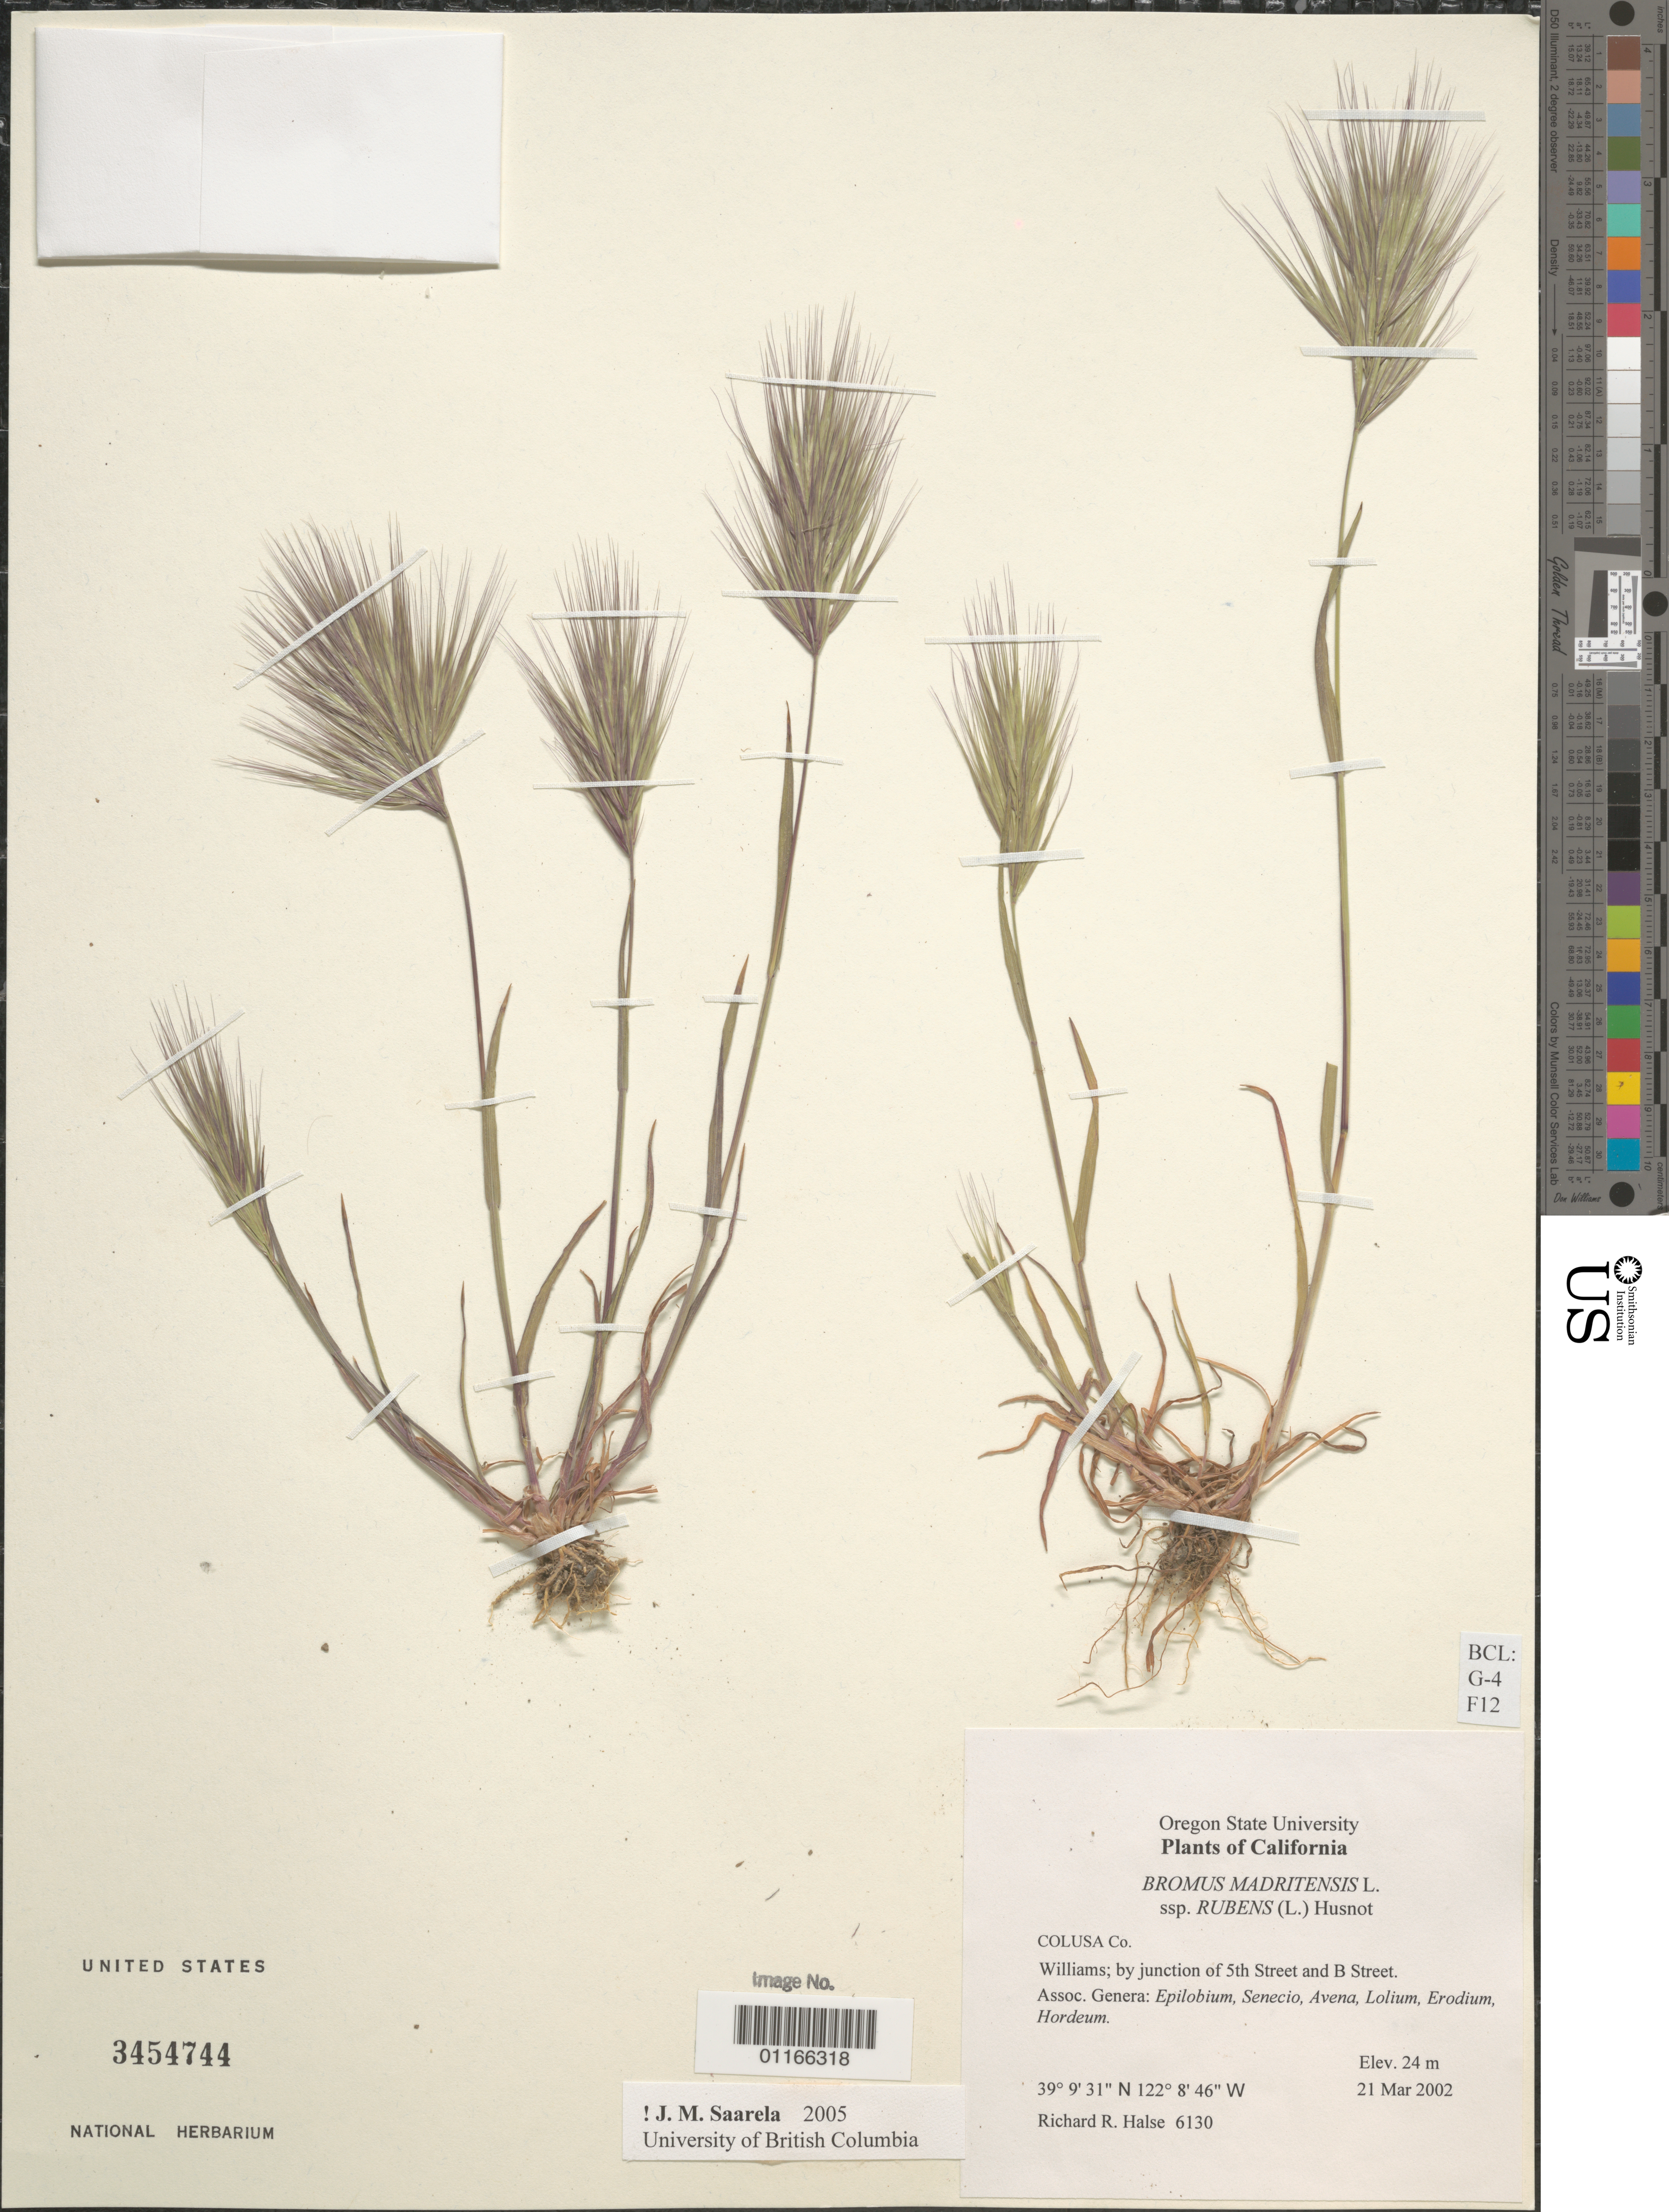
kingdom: Plantae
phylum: Tracheophyta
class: Liliopsida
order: Poales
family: Poaceae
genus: Bromus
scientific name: Bromus madritensis subsp. rubens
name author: (L.) Husn.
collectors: R. Halse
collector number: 6130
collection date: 2002-03-21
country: United States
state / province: California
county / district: Colusa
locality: Williams; by junction of 5th Street and B Street.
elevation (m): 24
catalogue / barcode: US 3454744